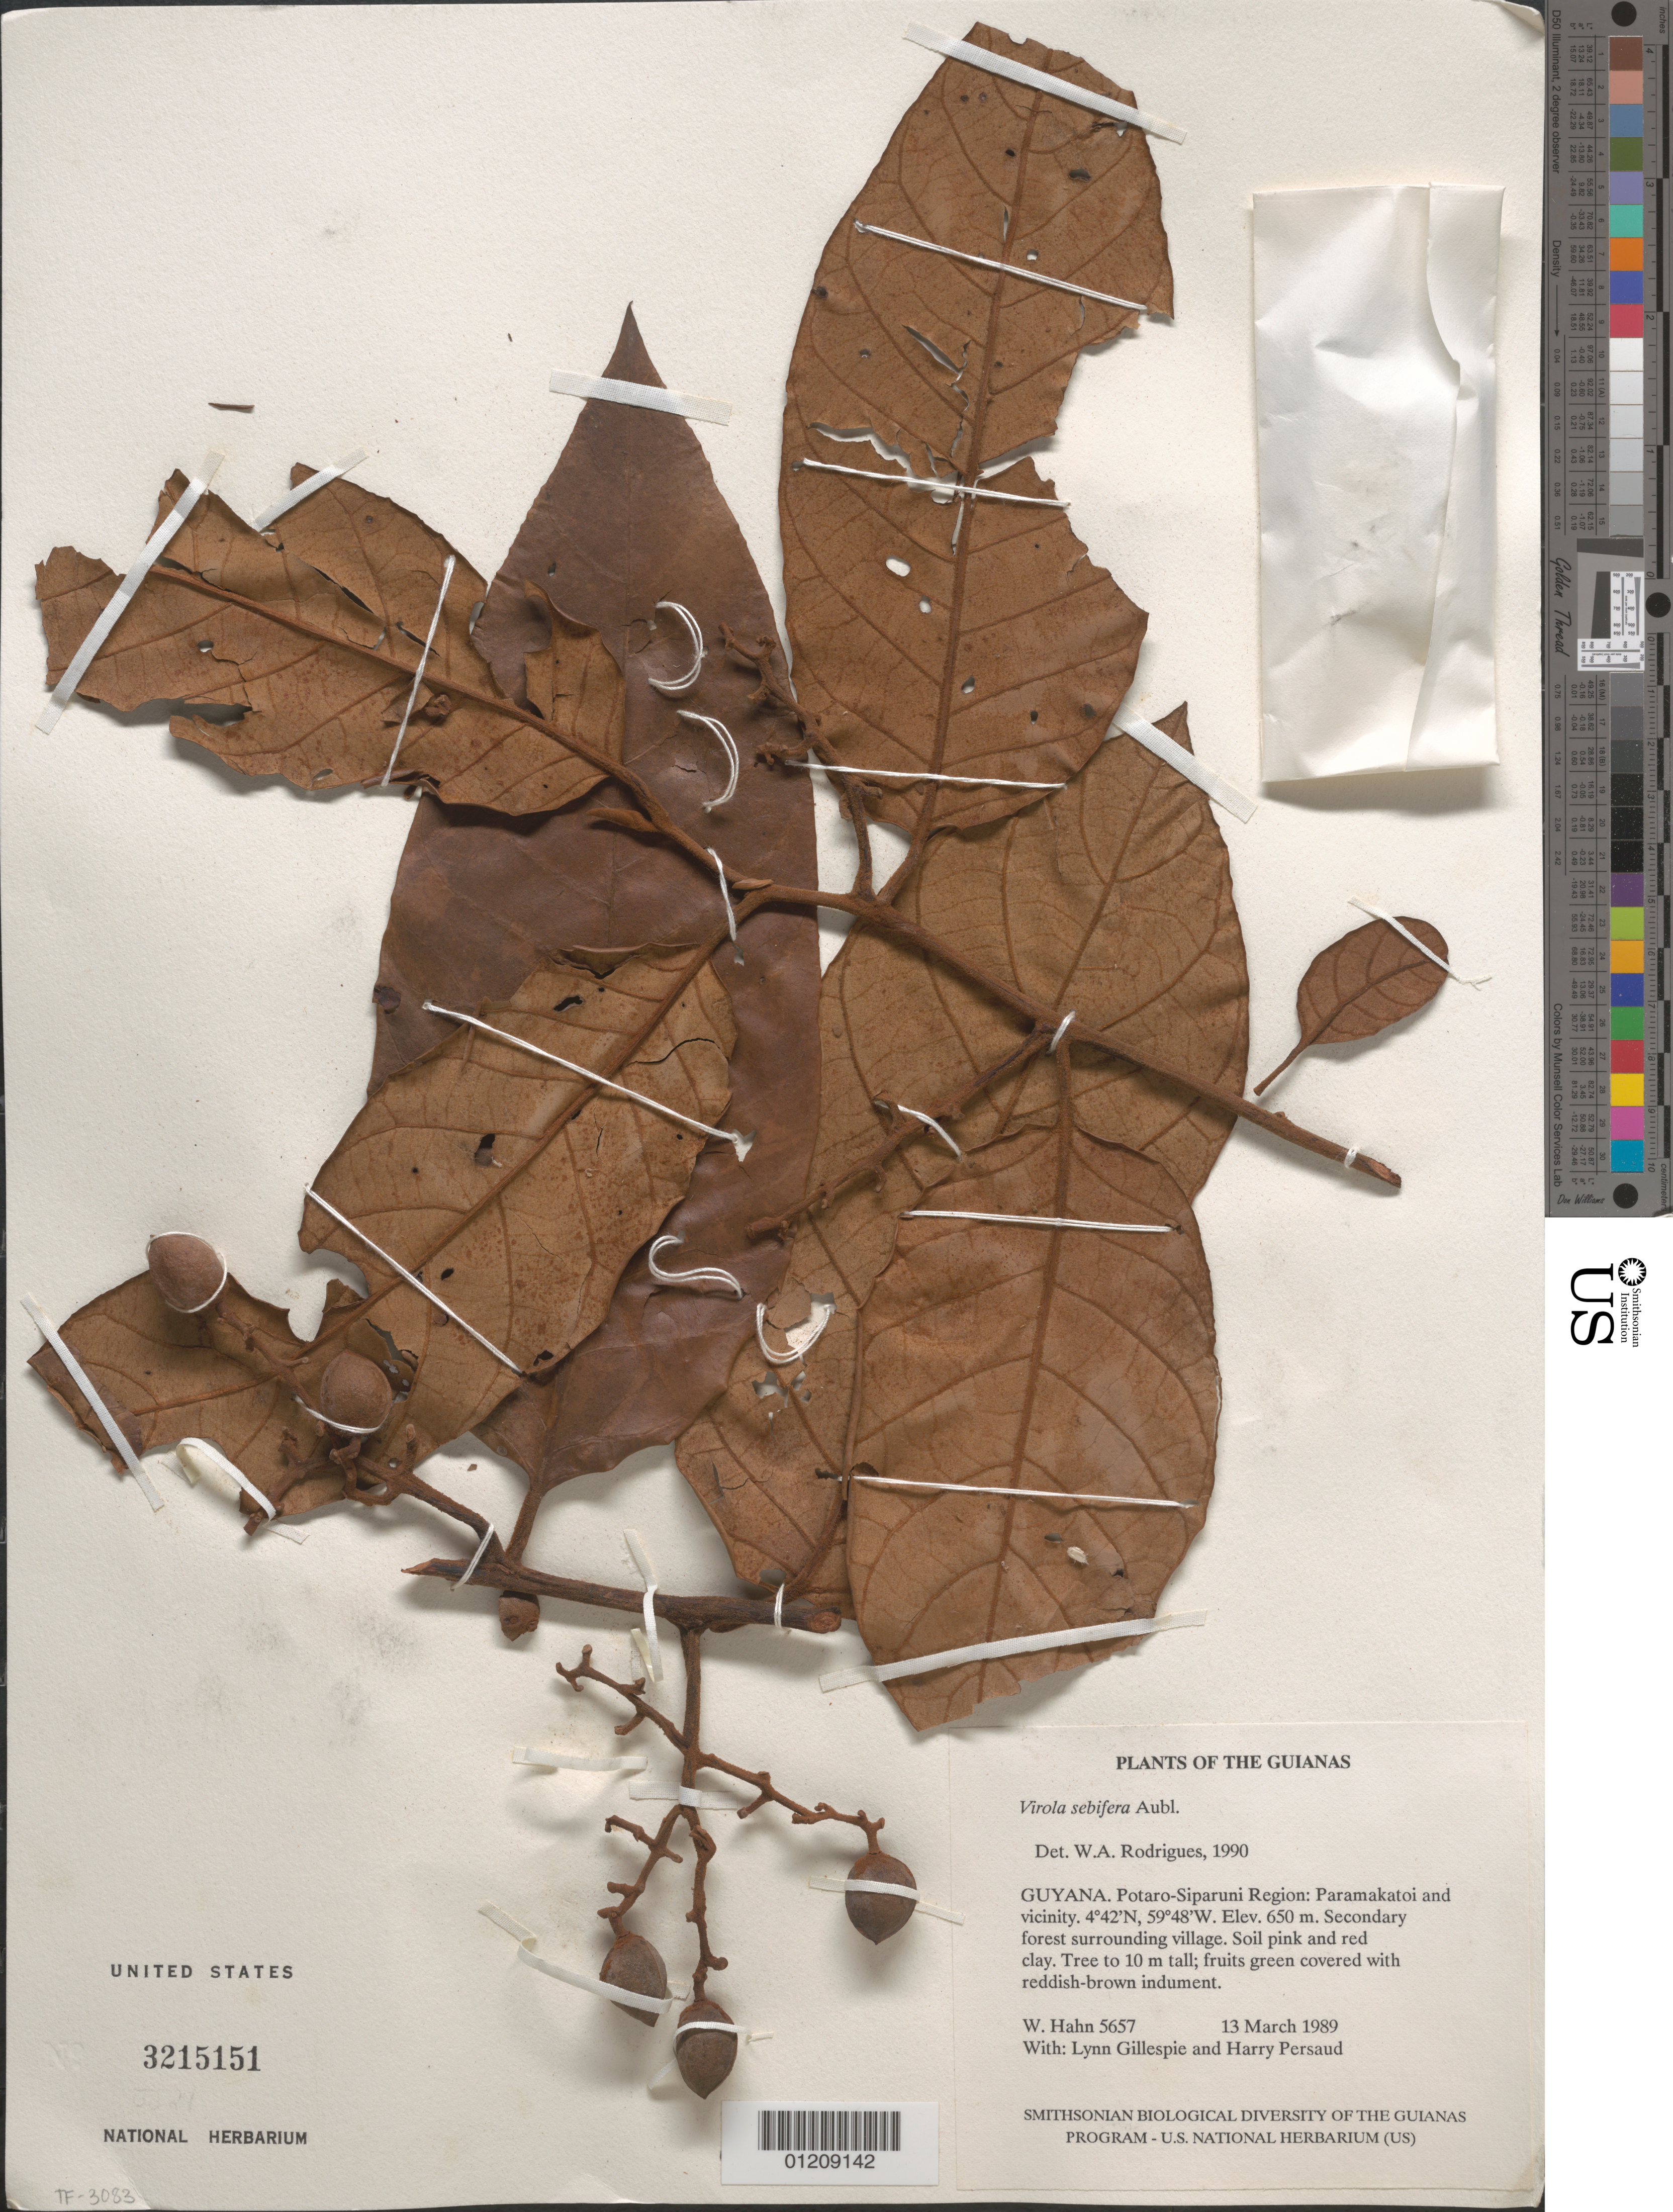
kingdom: Plantae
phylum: Tracheophyta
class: Magnoliopsida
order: Magnoliales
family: Myristicaceae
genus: Virola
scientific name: Virola sebifera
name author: Aubl.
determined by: Rodrigues, W. A.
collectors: W. Hahn, L. J. Gillespie & H. Persaud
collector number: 5657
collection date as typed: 13 March 1989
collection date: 1989-03-13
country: Guyana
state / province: Potaro-Siparuni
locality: Paramakatoi and vicinity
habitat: Secondary forest surrounding village. Soil pink and red clay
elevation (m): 650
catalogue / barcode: US 3215151